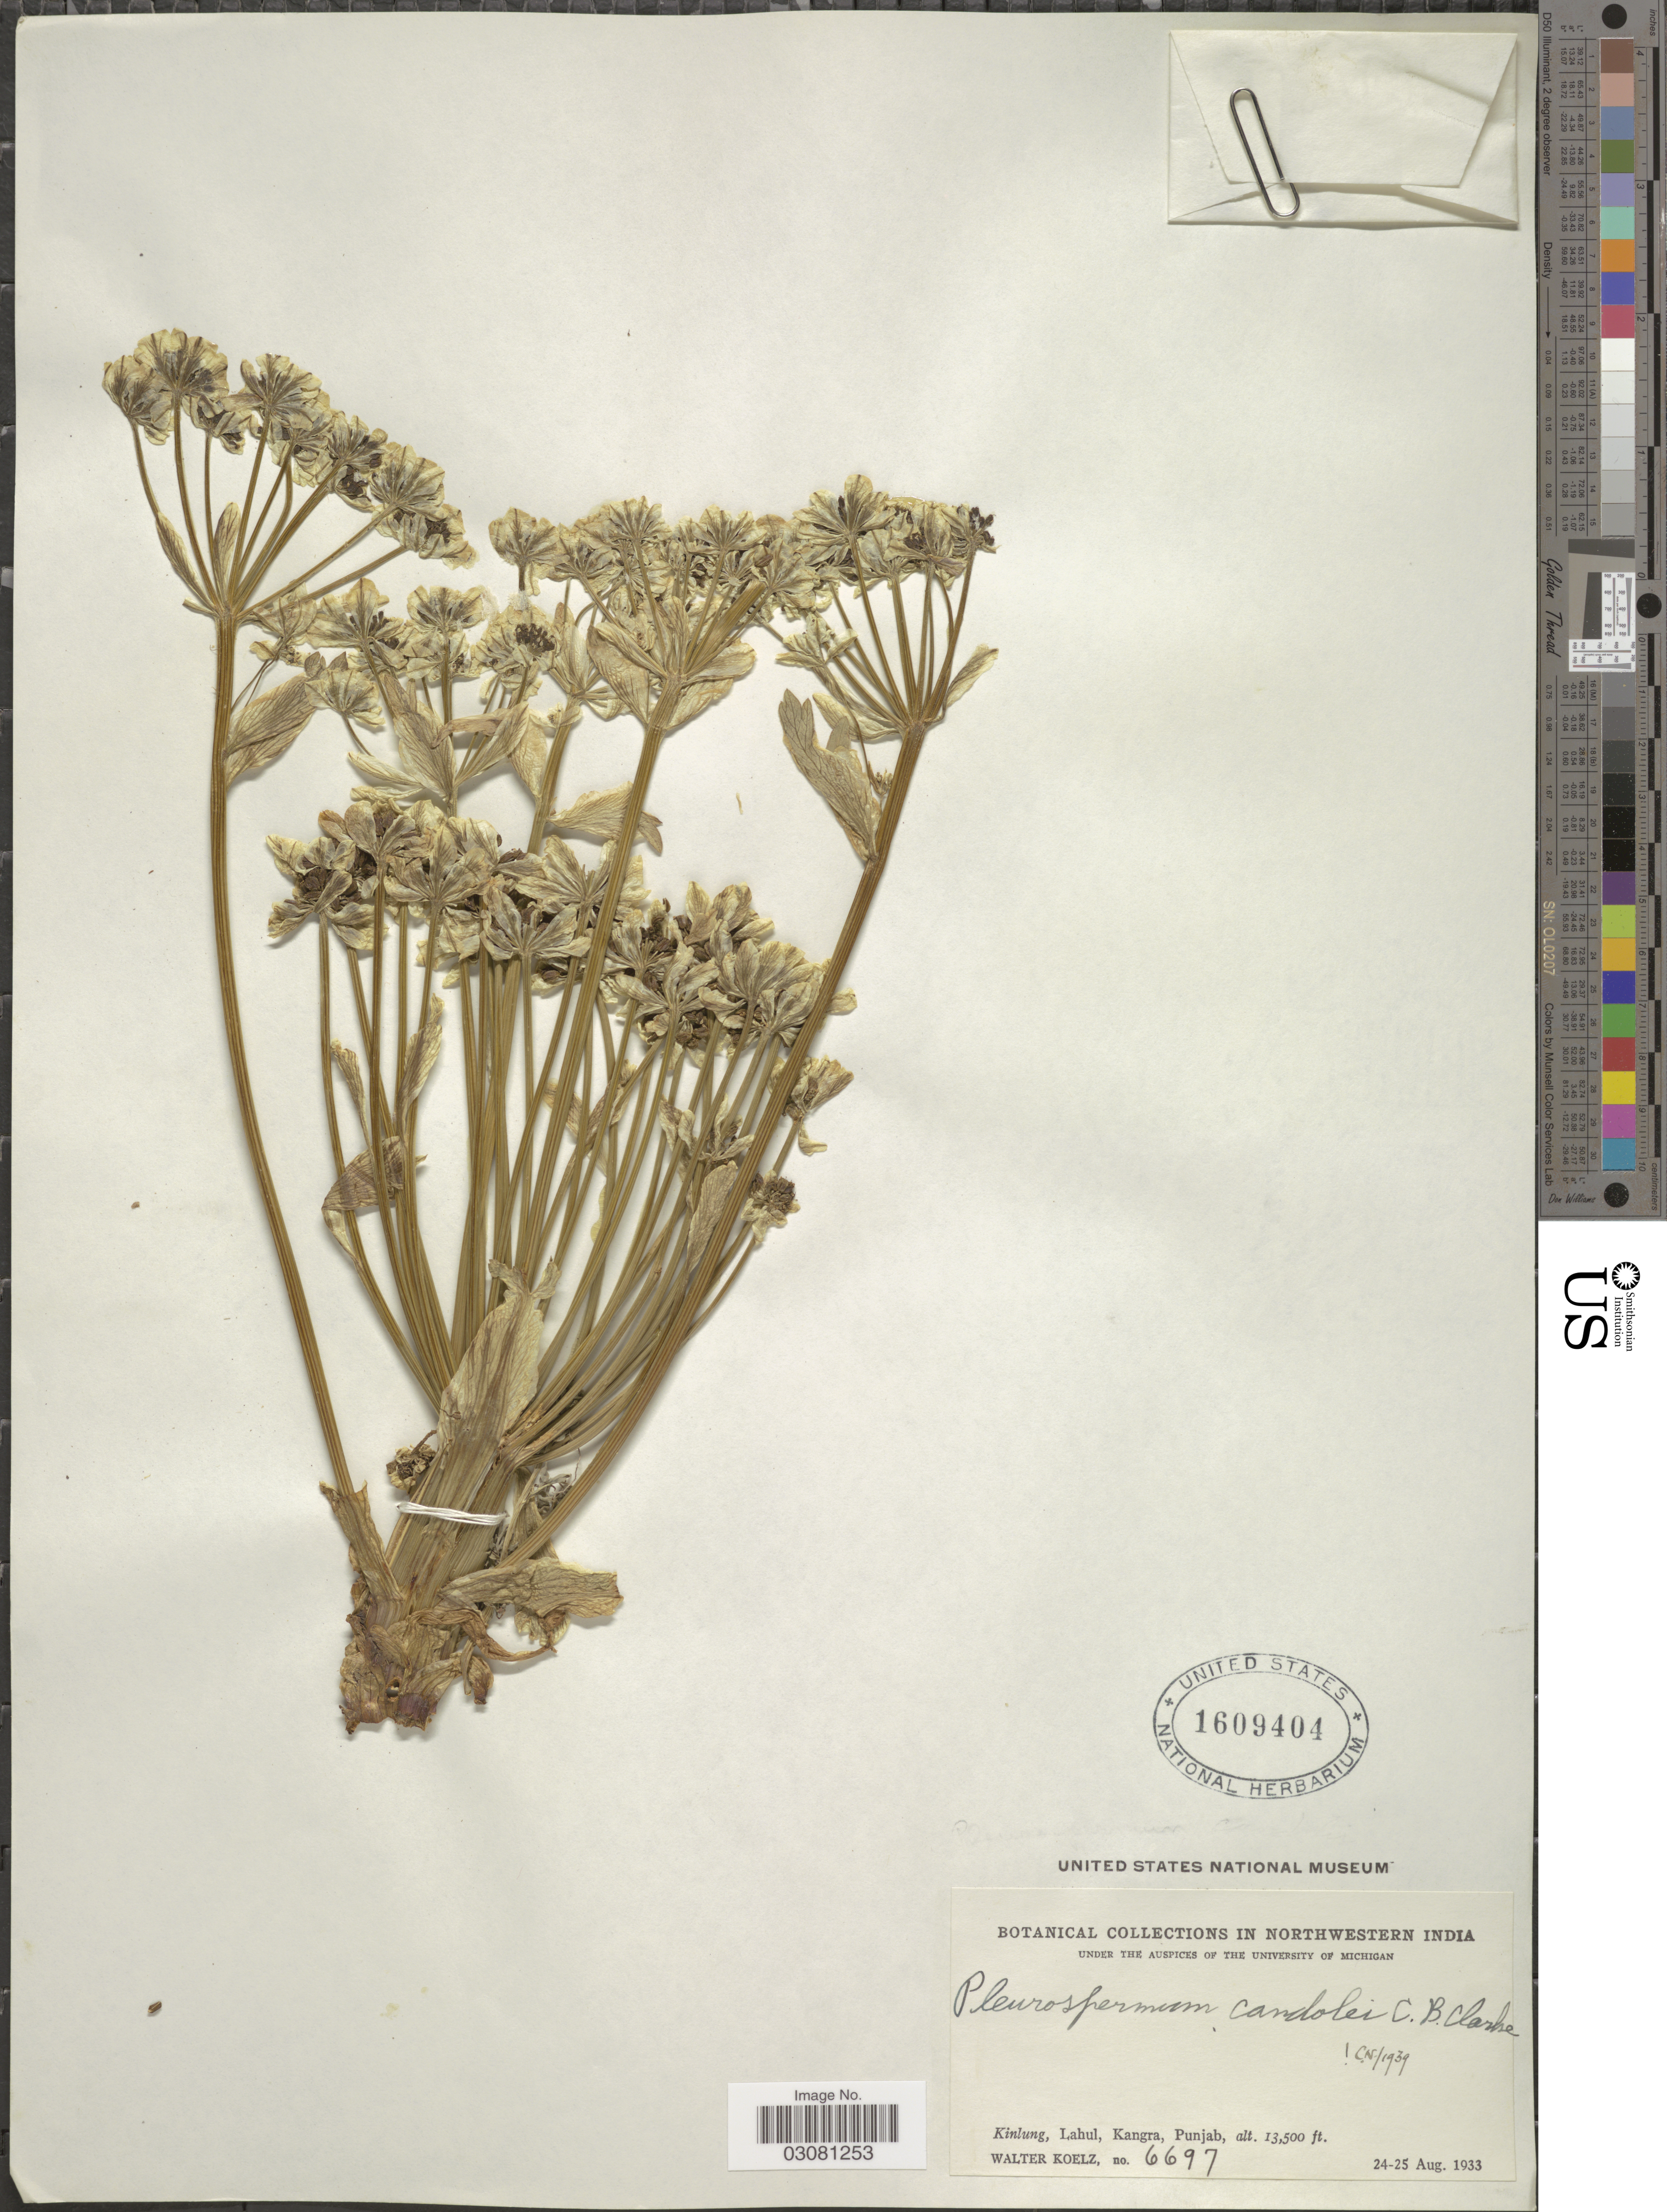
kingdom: Plantae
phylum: Tracheophyta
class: Magnoliopsida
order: Apiales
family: Apiaceae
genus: Pleurospermum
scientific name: Pleurospermum candollei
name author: (DC.) Benth. ex C.B. Clarke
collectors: W. N. Koelz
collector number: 6697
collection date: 1933-08-24/1933-08-25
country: India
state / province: Punjab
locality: Northwestern India. Kinlung, Lahul, Kangra.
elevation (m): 4115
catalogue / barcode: US 1609404